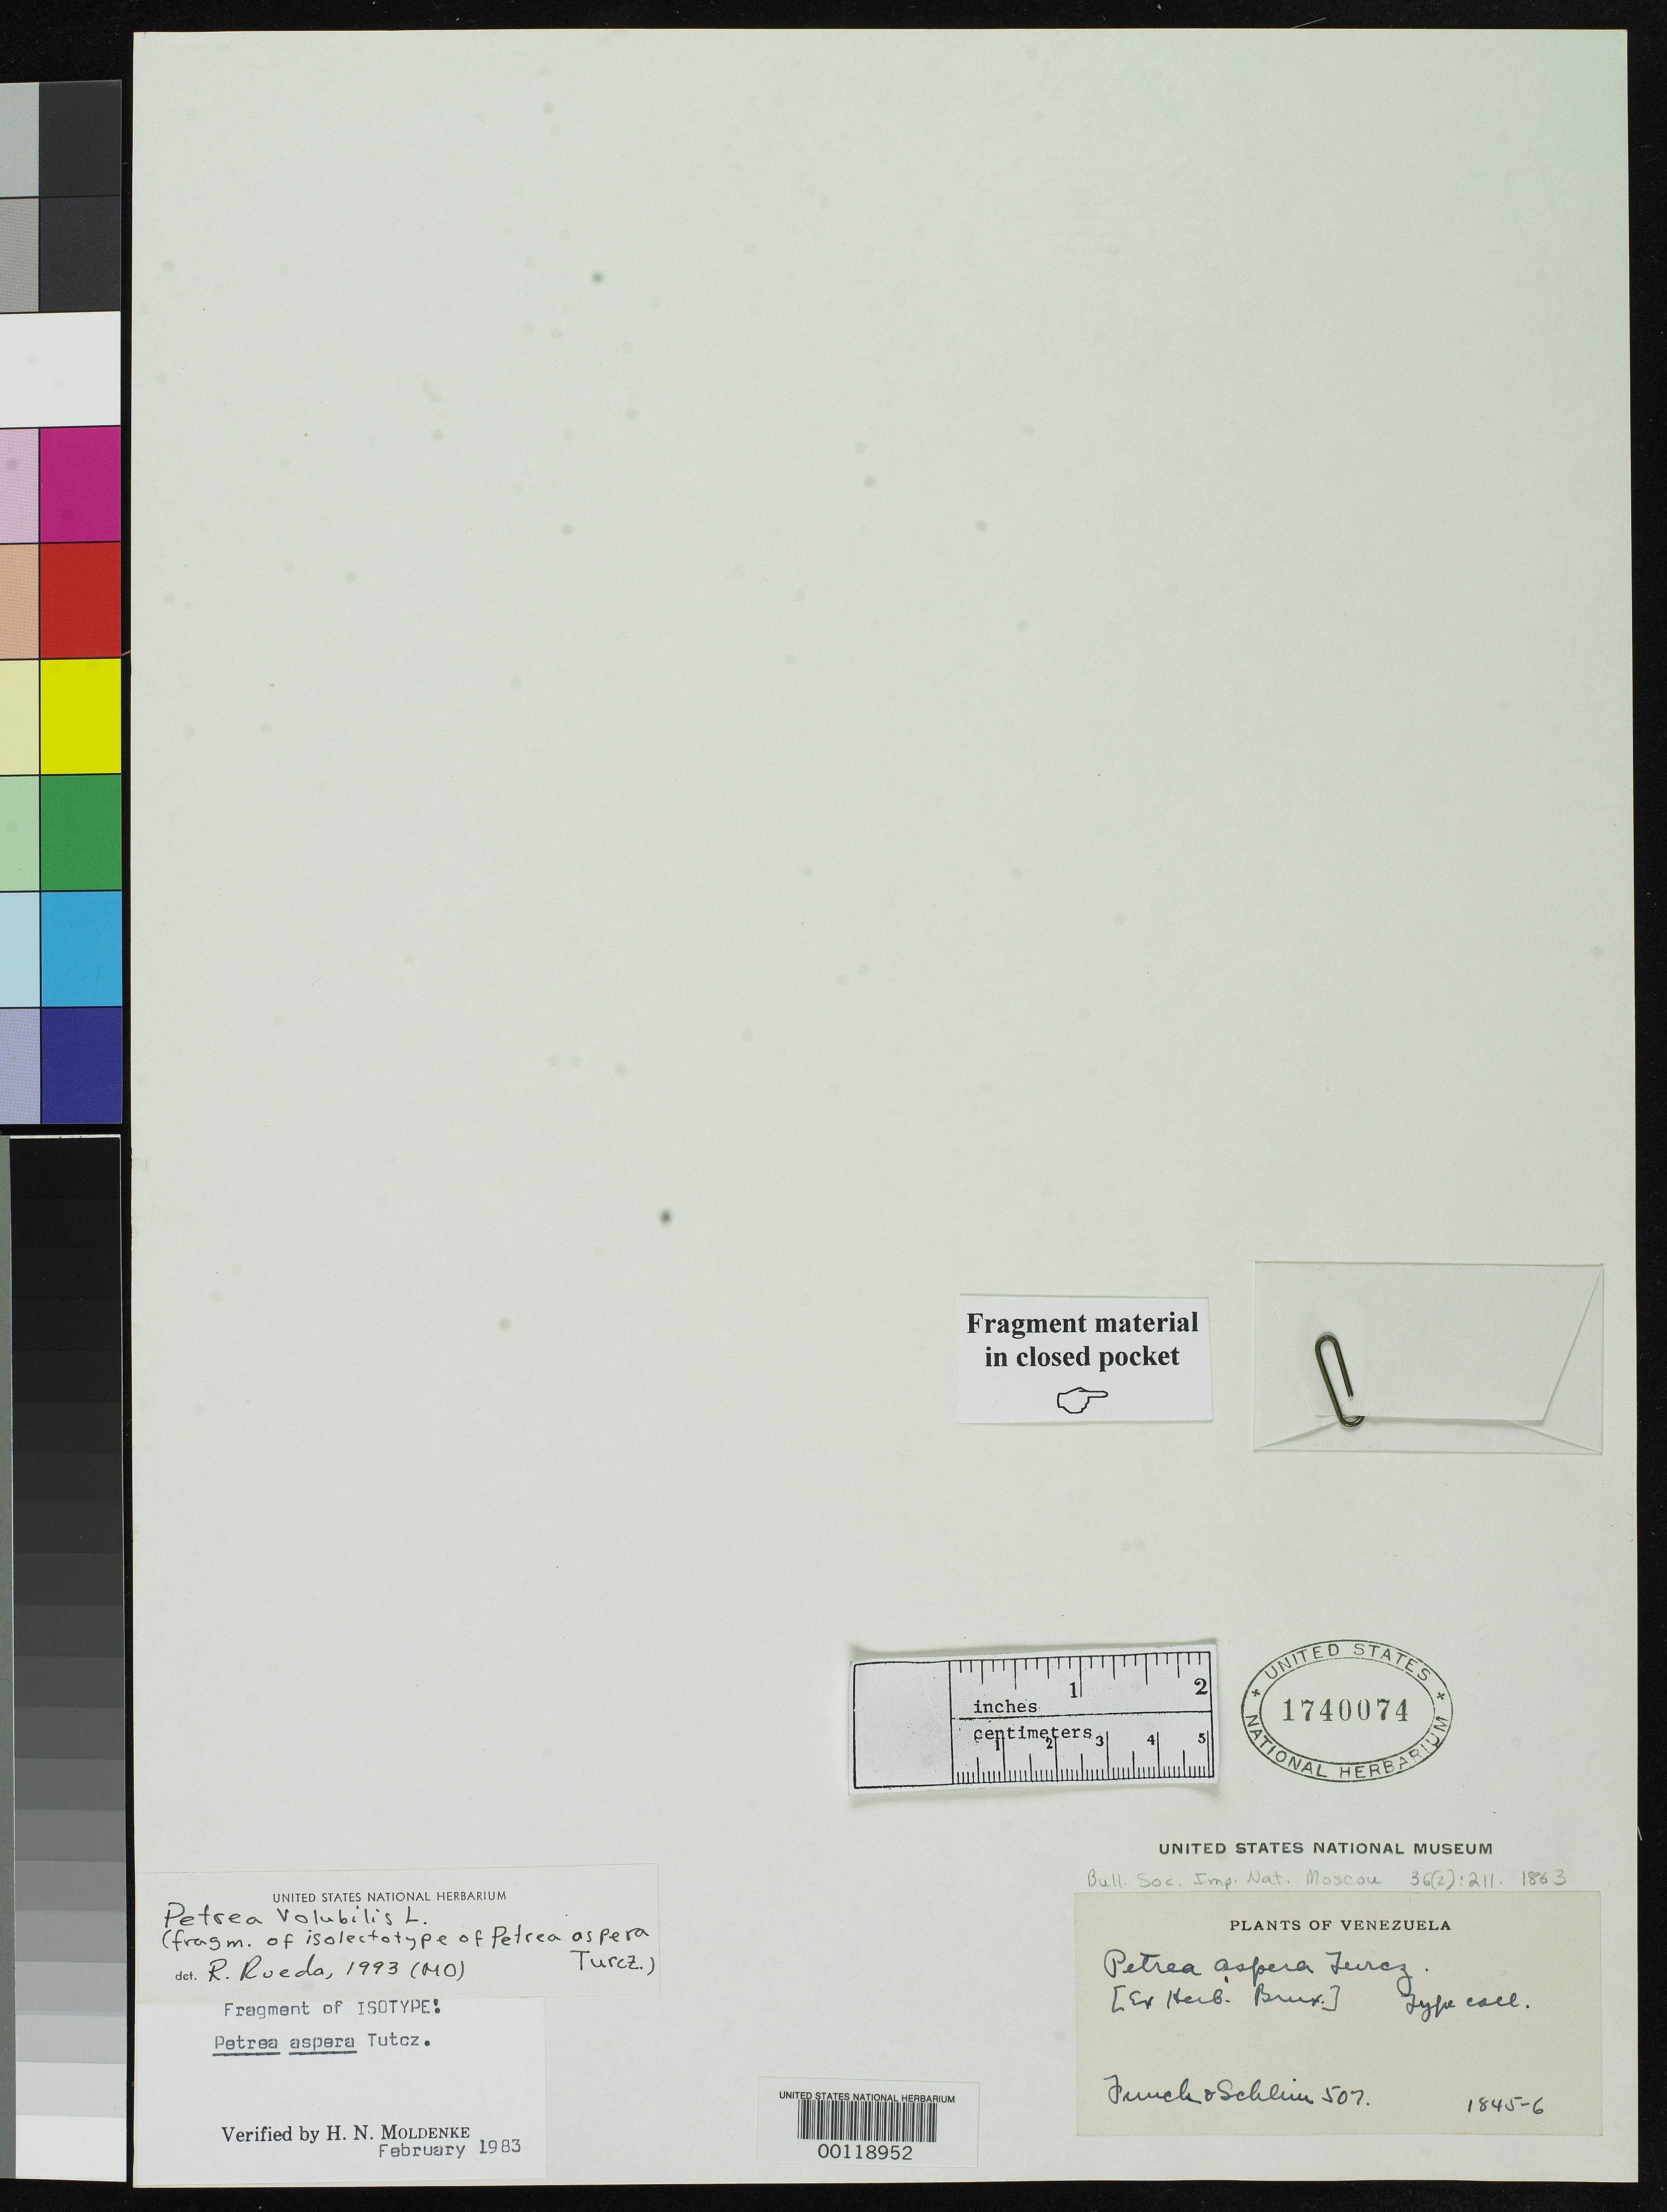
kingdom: Plantae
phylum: Tracheophyta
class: Magnoliopsida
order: Lamiales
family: Verbenaceae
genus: Petrea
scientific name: Petrea aspera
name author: Turcz.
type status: Type Material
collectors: N. Funck & L. Schlim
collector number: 507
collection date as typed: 1845 to -- --- 1846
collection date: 1845/1846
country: Venezuela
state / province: Mérida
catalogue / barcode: US 1740074